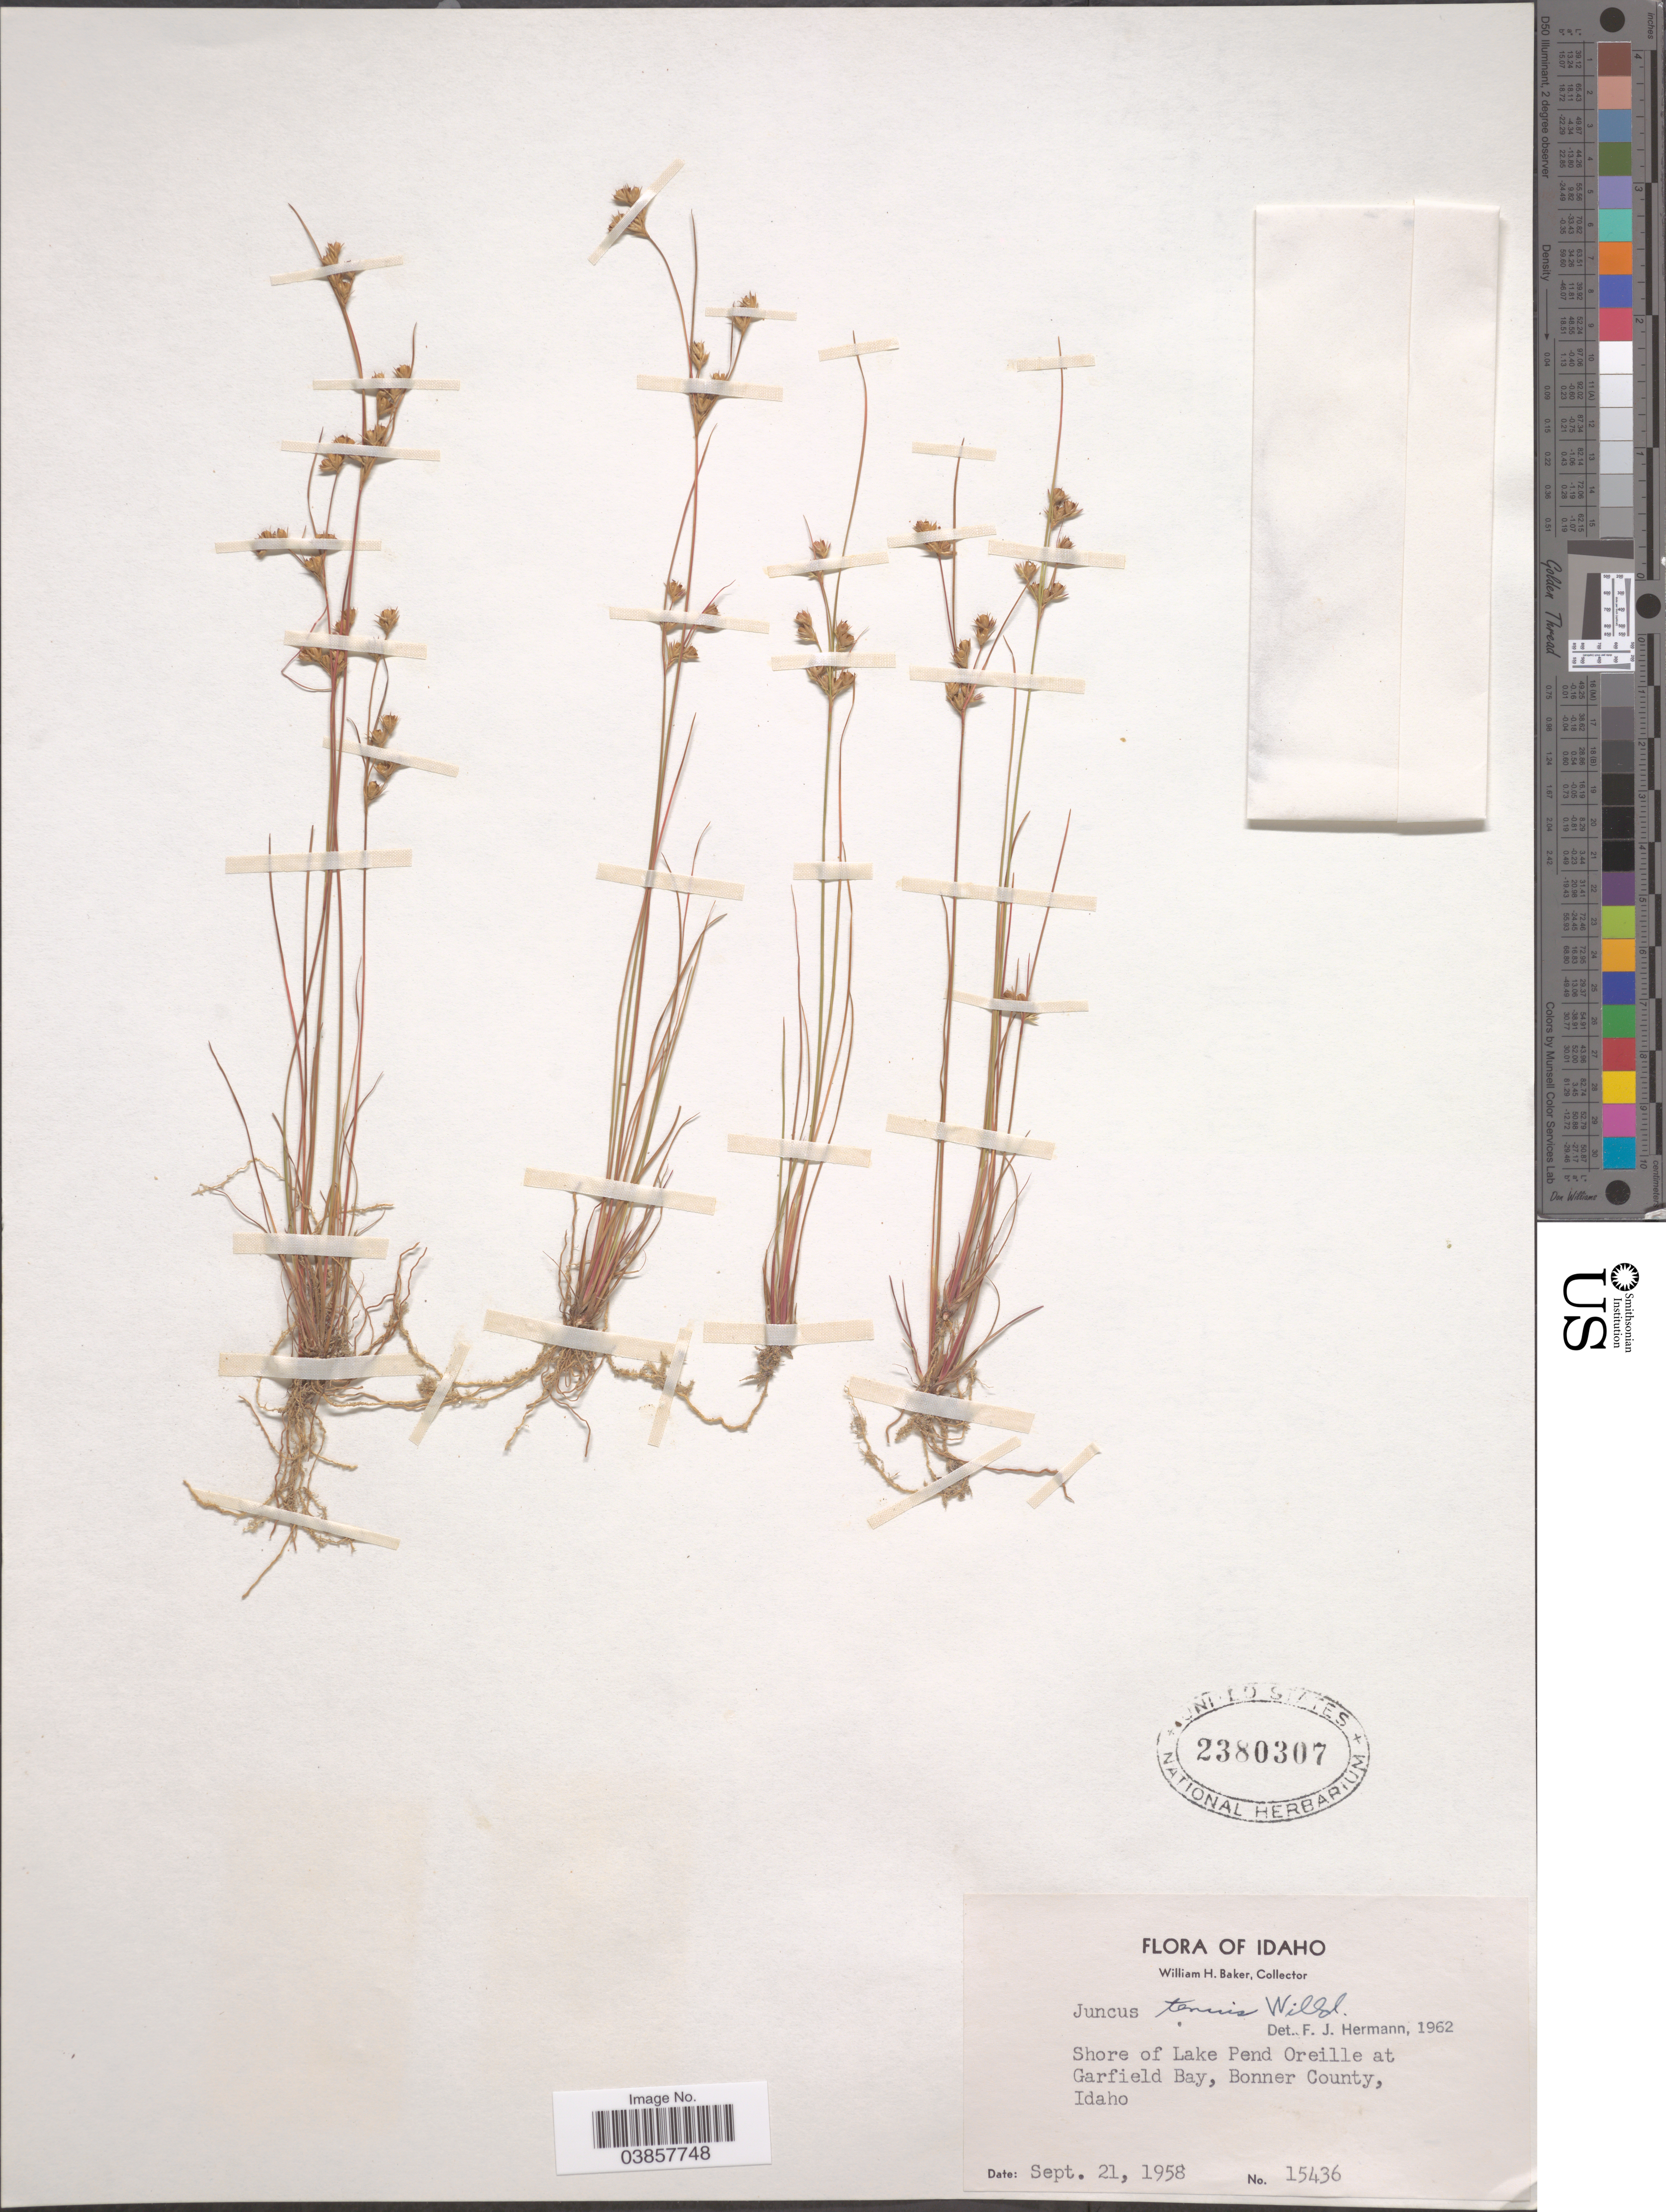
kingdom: Plantae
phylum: Tracheophyta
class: Liliopsida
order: Poales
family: Juncaceae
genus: Juncus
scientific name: Juncus tenuis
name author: Willd.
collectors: W. H. Baker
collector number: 15436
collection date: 1958-09-21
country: United States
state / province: Idaho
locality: Shore of Lake Pend Oreille at Garfield Bay, Bonner County.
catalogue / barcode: US 2380307